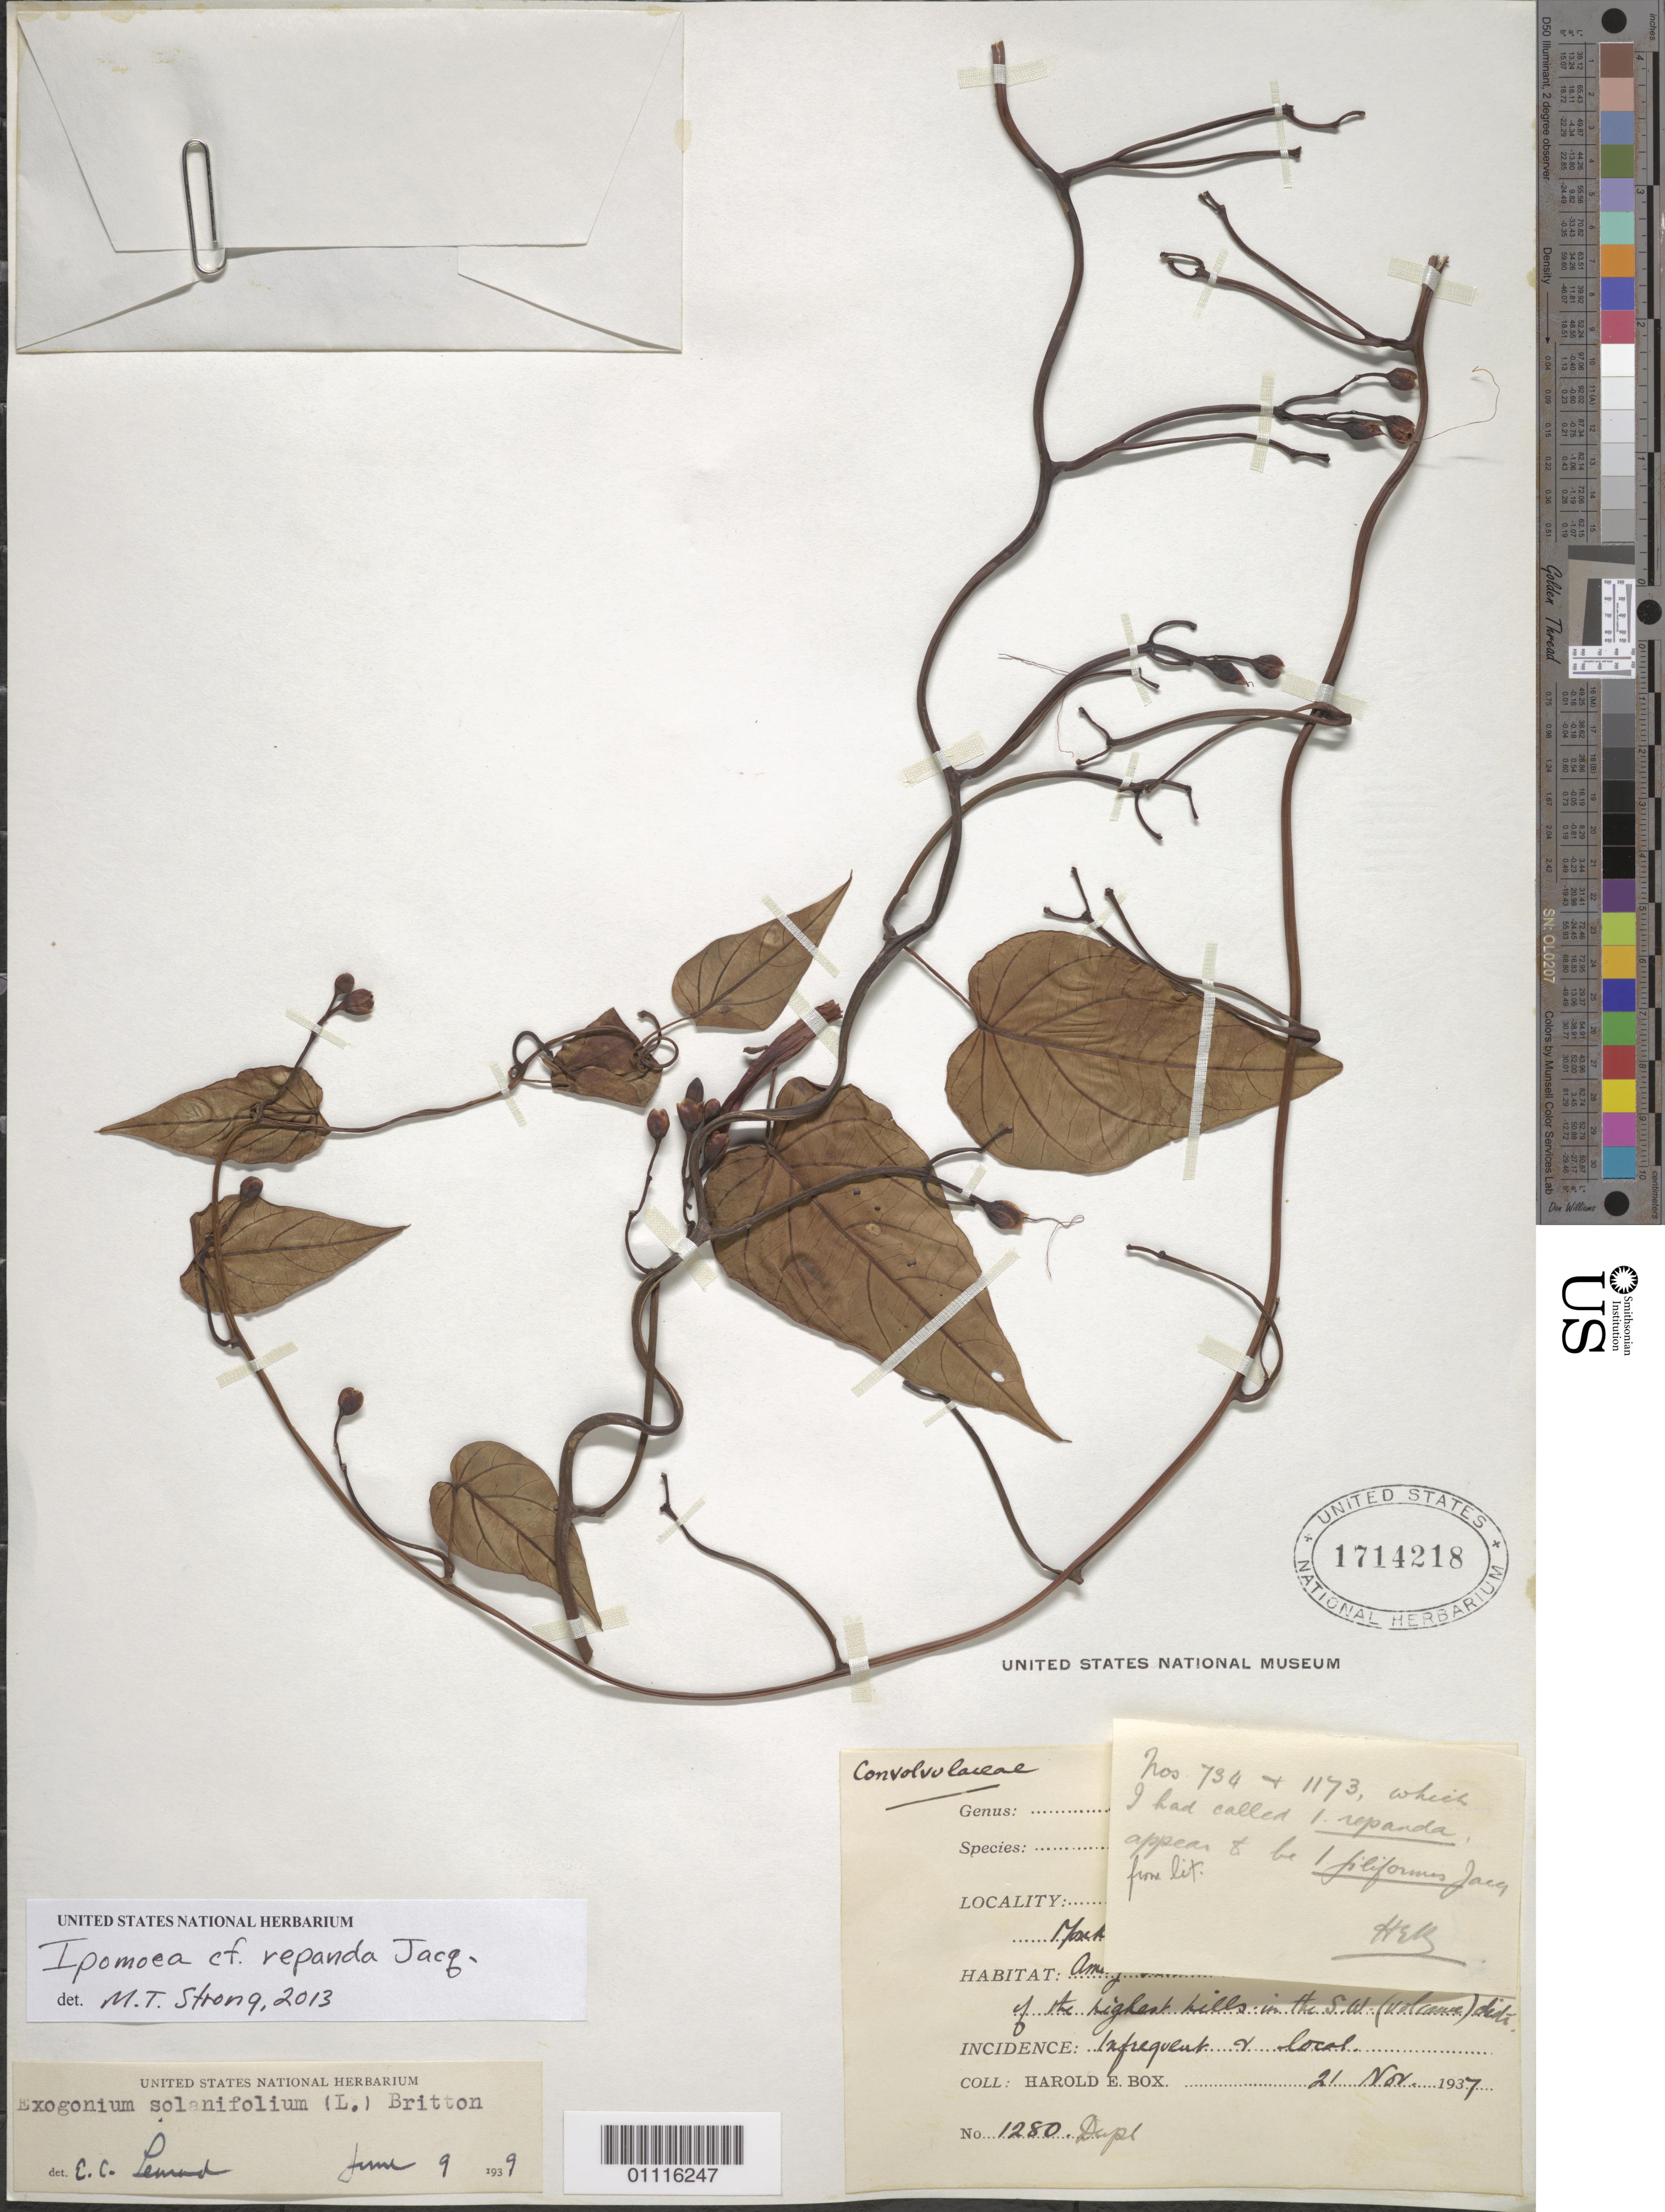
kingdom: Plantae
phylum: Tracheophyta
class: Magnoliopsida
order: Solanales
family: Convolvulaceae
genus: Ipomoea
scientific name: Ipomoea repanda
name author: Jacq.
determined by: Strong, M. T., (US), Smithsonian Institution - National Museum of Natural History (UNITED STATES)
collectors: H. E. Box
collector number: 1280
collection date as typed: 21 Nov 1937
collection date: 1937-11-21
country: Antigua and Barbuda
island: Leeward Is.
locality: Monks Head Hill (Blubber Valley). Among shrubs in thickets on the top of the highest hills in the SW (volcano).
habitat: Among shrubs in thickets on top of the highest hills. Ingrequent and local.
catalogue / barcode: US 1714218